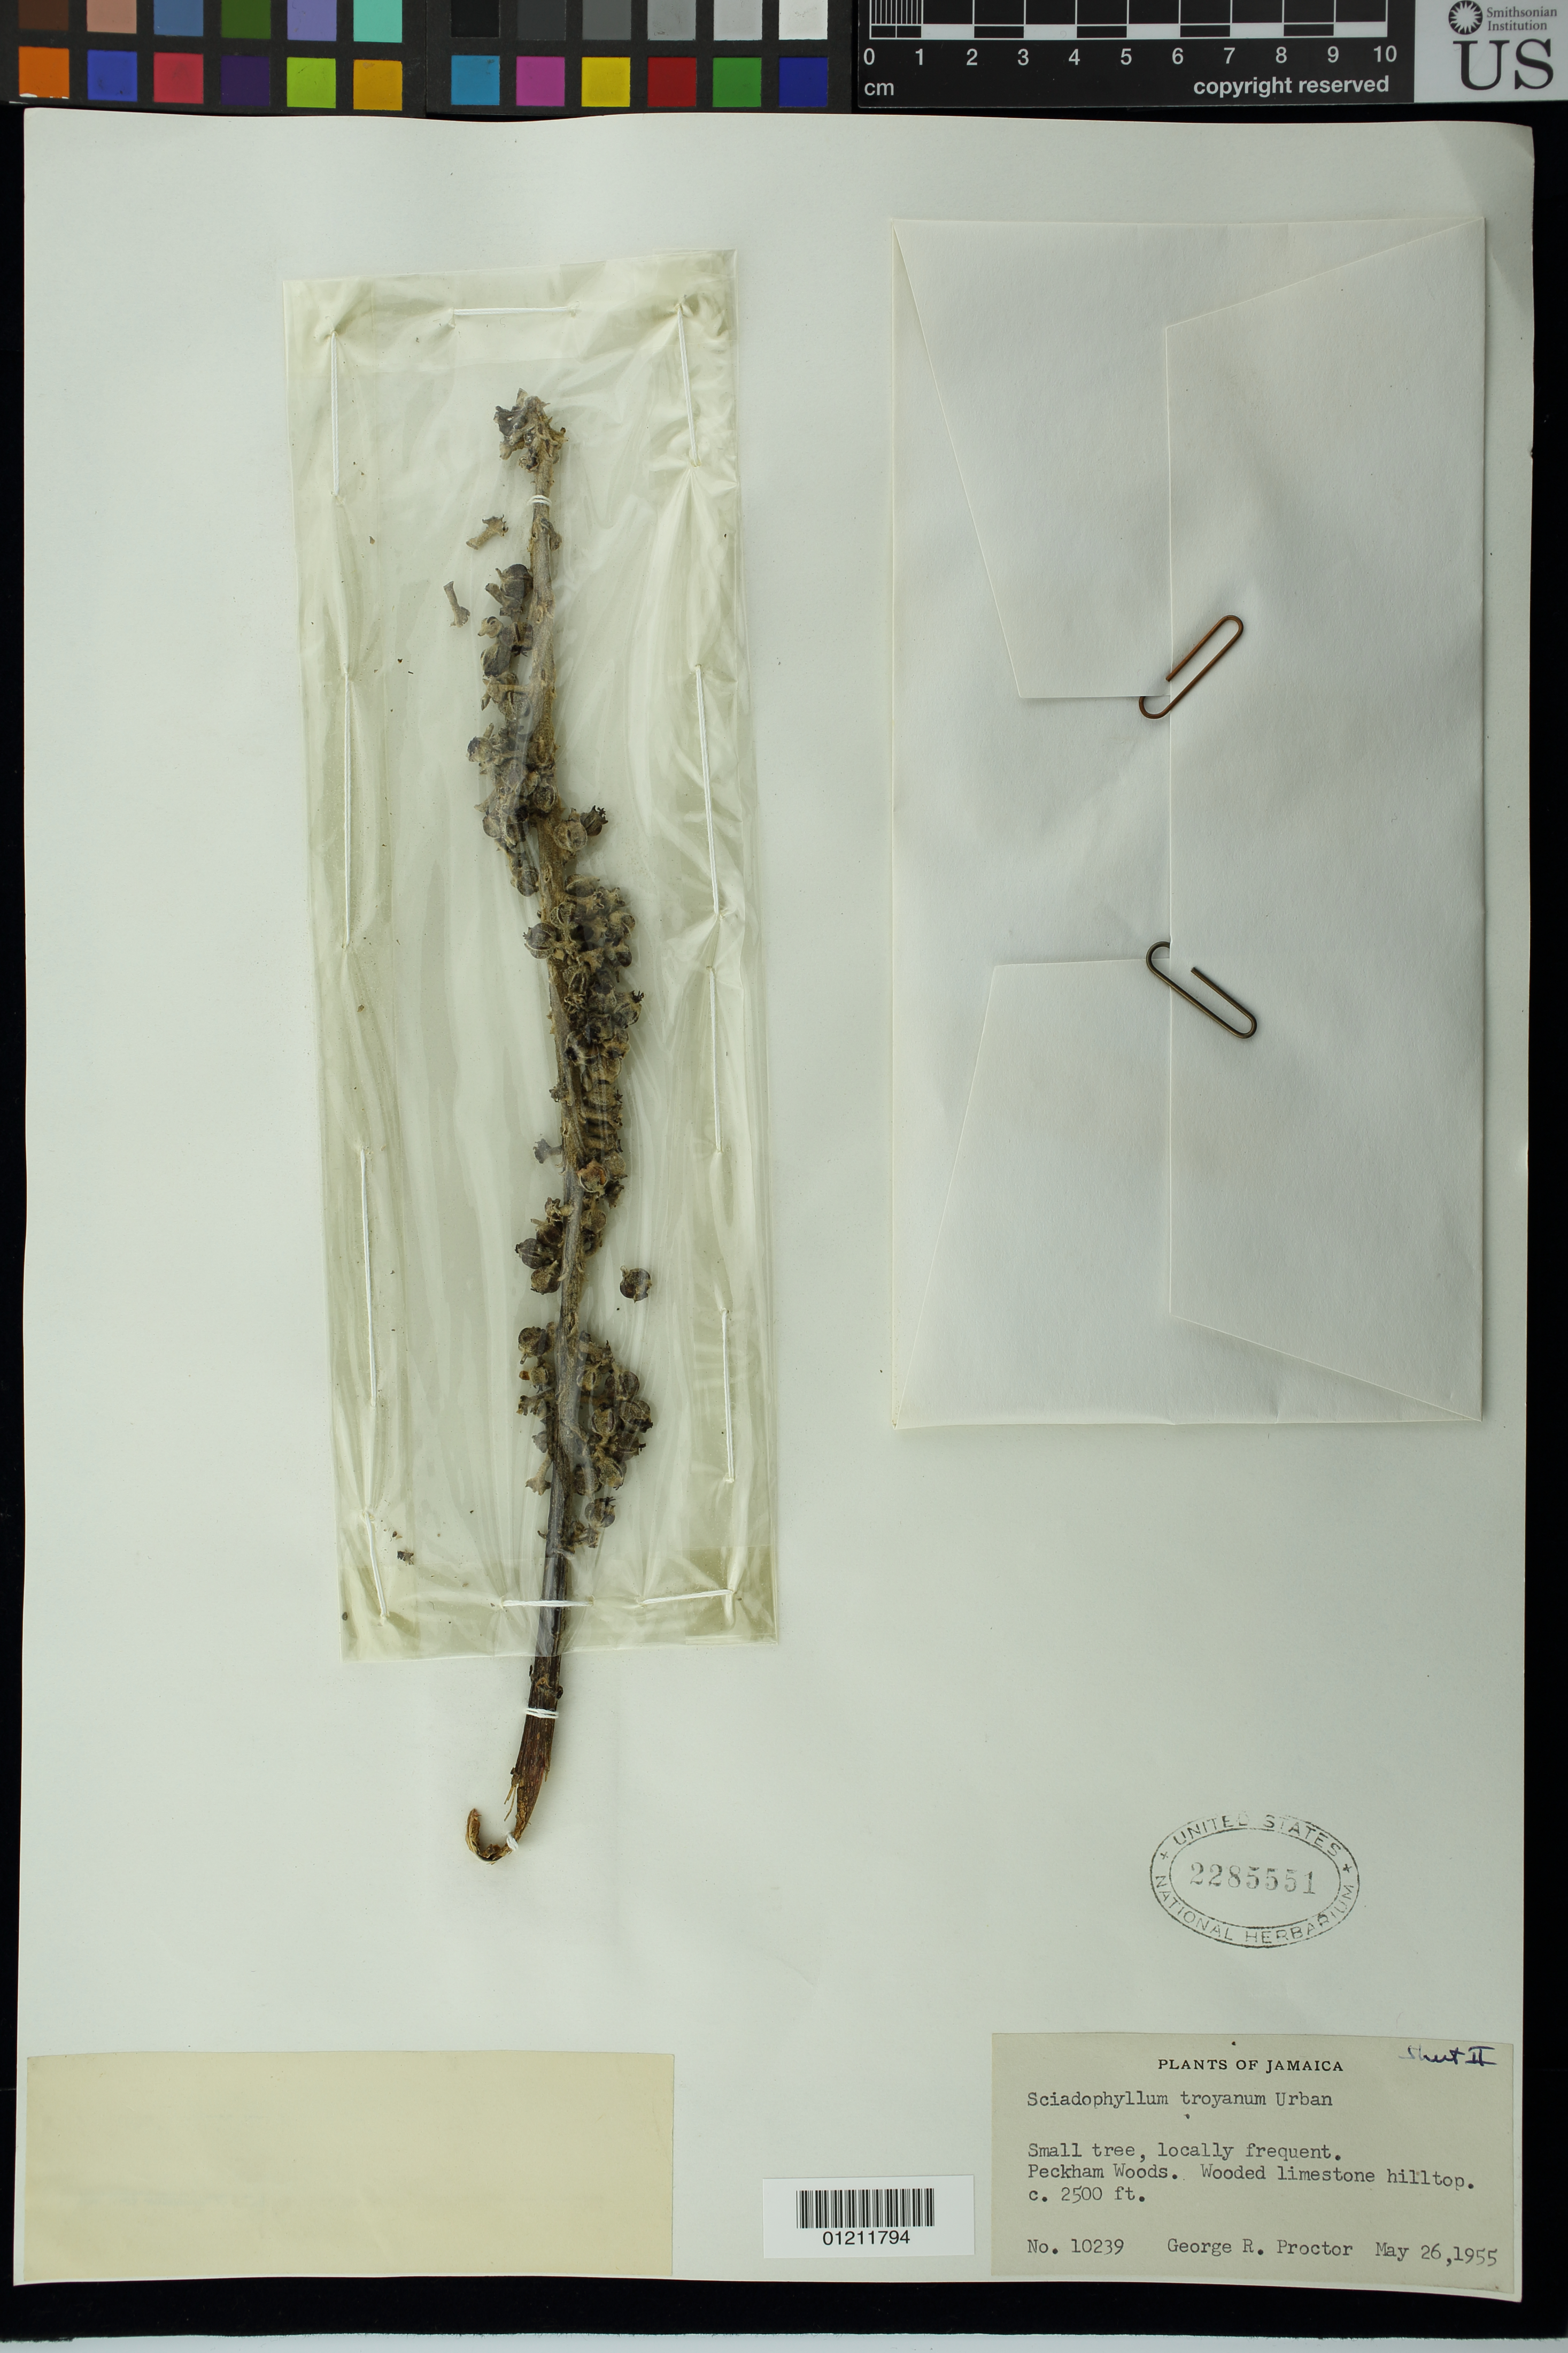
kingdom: Plantae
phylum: Tracheophyta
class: Magnoliopsida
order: Apiales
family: Araliaceae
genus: Schefflera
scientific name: Schefflera troyana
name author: (Urb.) A.C. Sm.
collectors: G. Proctor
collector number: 10239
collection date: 1955-05-26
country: Jamaica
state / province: Clarendon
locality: Peckham Woods. Wooded limestone hilltop.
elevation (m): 762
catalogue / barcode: US 2285551